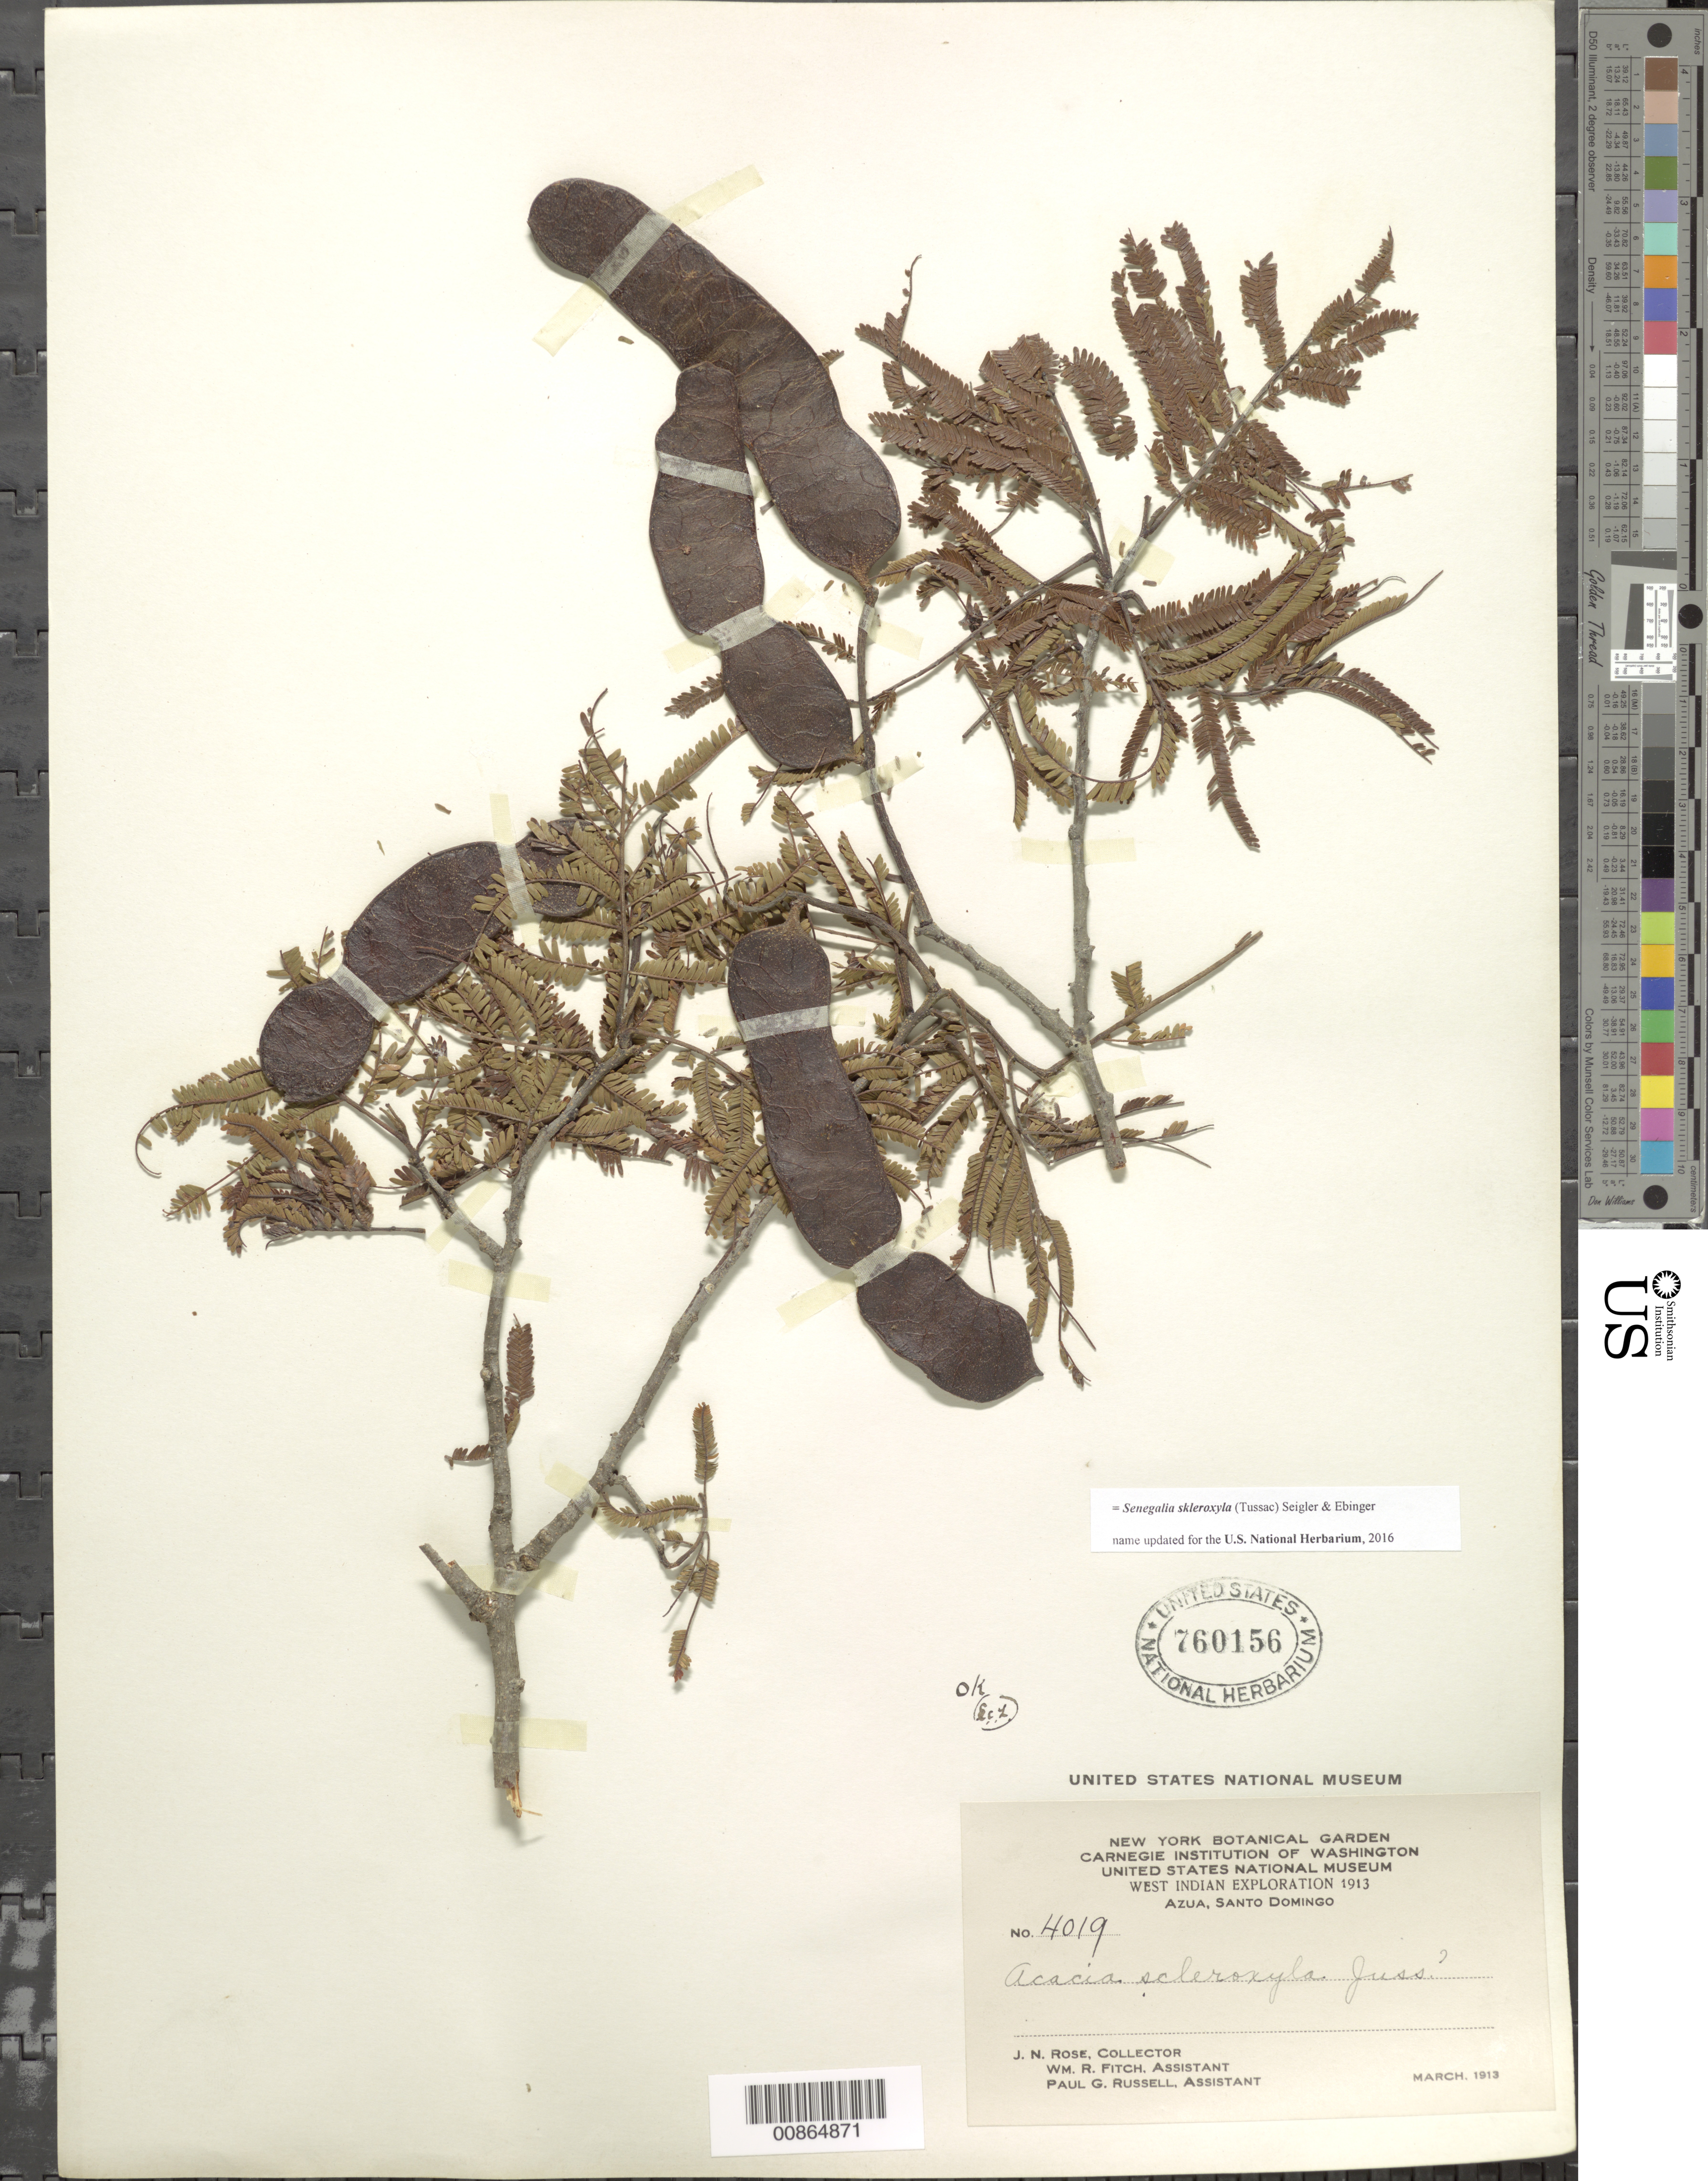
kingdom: Plantae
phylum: Tracheophyta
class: Magnoliopsida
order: Fabales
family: Fabaceae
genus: Parasenegalia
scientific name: Parasenegalia skleroxyla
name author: (Tussac) Seigler & Ebinger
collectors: J. N. Rose, W. R. Fitch & P. G. Russell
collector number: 4019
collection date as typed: Mar 1913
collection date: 1913-03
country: Dominican Republic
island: Hispaniola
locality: Azua, Santo Domingo.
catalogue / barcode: US 760156